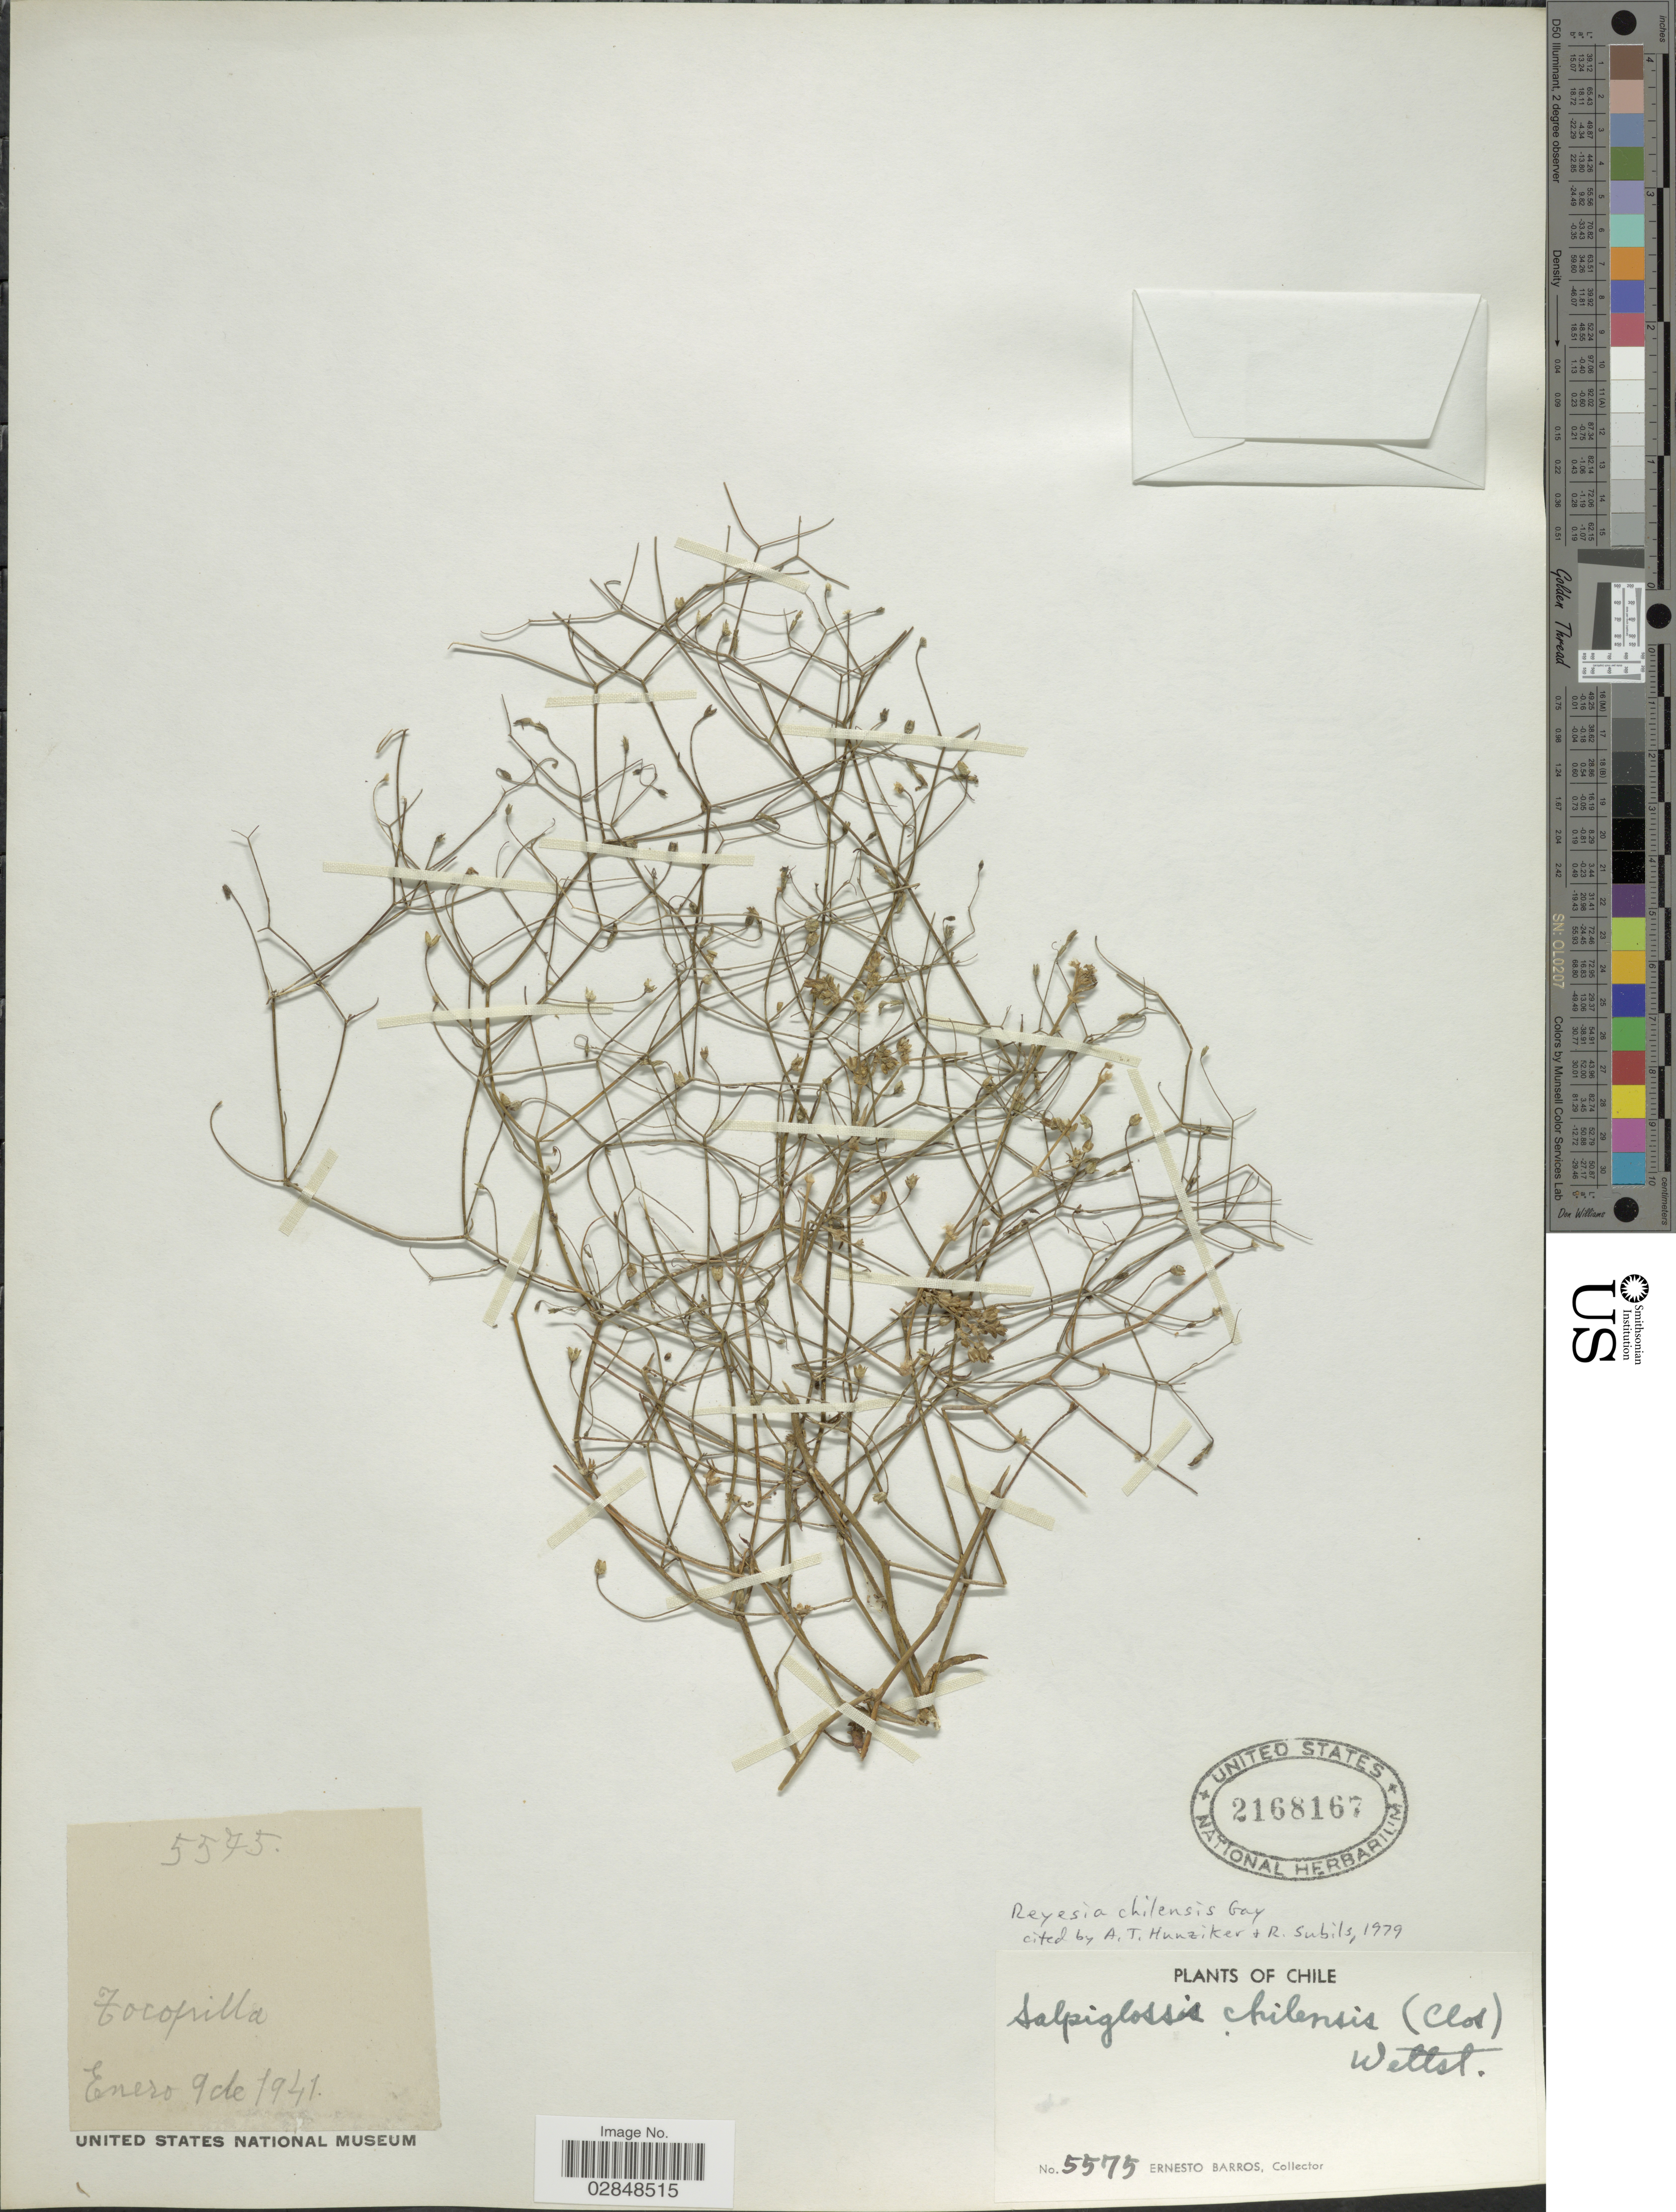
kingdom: Plantae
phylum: Tracheophyta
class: Magnoliopsida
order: Solanales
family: Solanaceae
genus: Reyesia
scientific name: Reyesia chilensis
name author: Gay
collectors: E. Barros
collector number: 5575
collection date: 1941-01-09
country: Chile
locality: Tocopilla.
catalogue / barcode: US 2168167